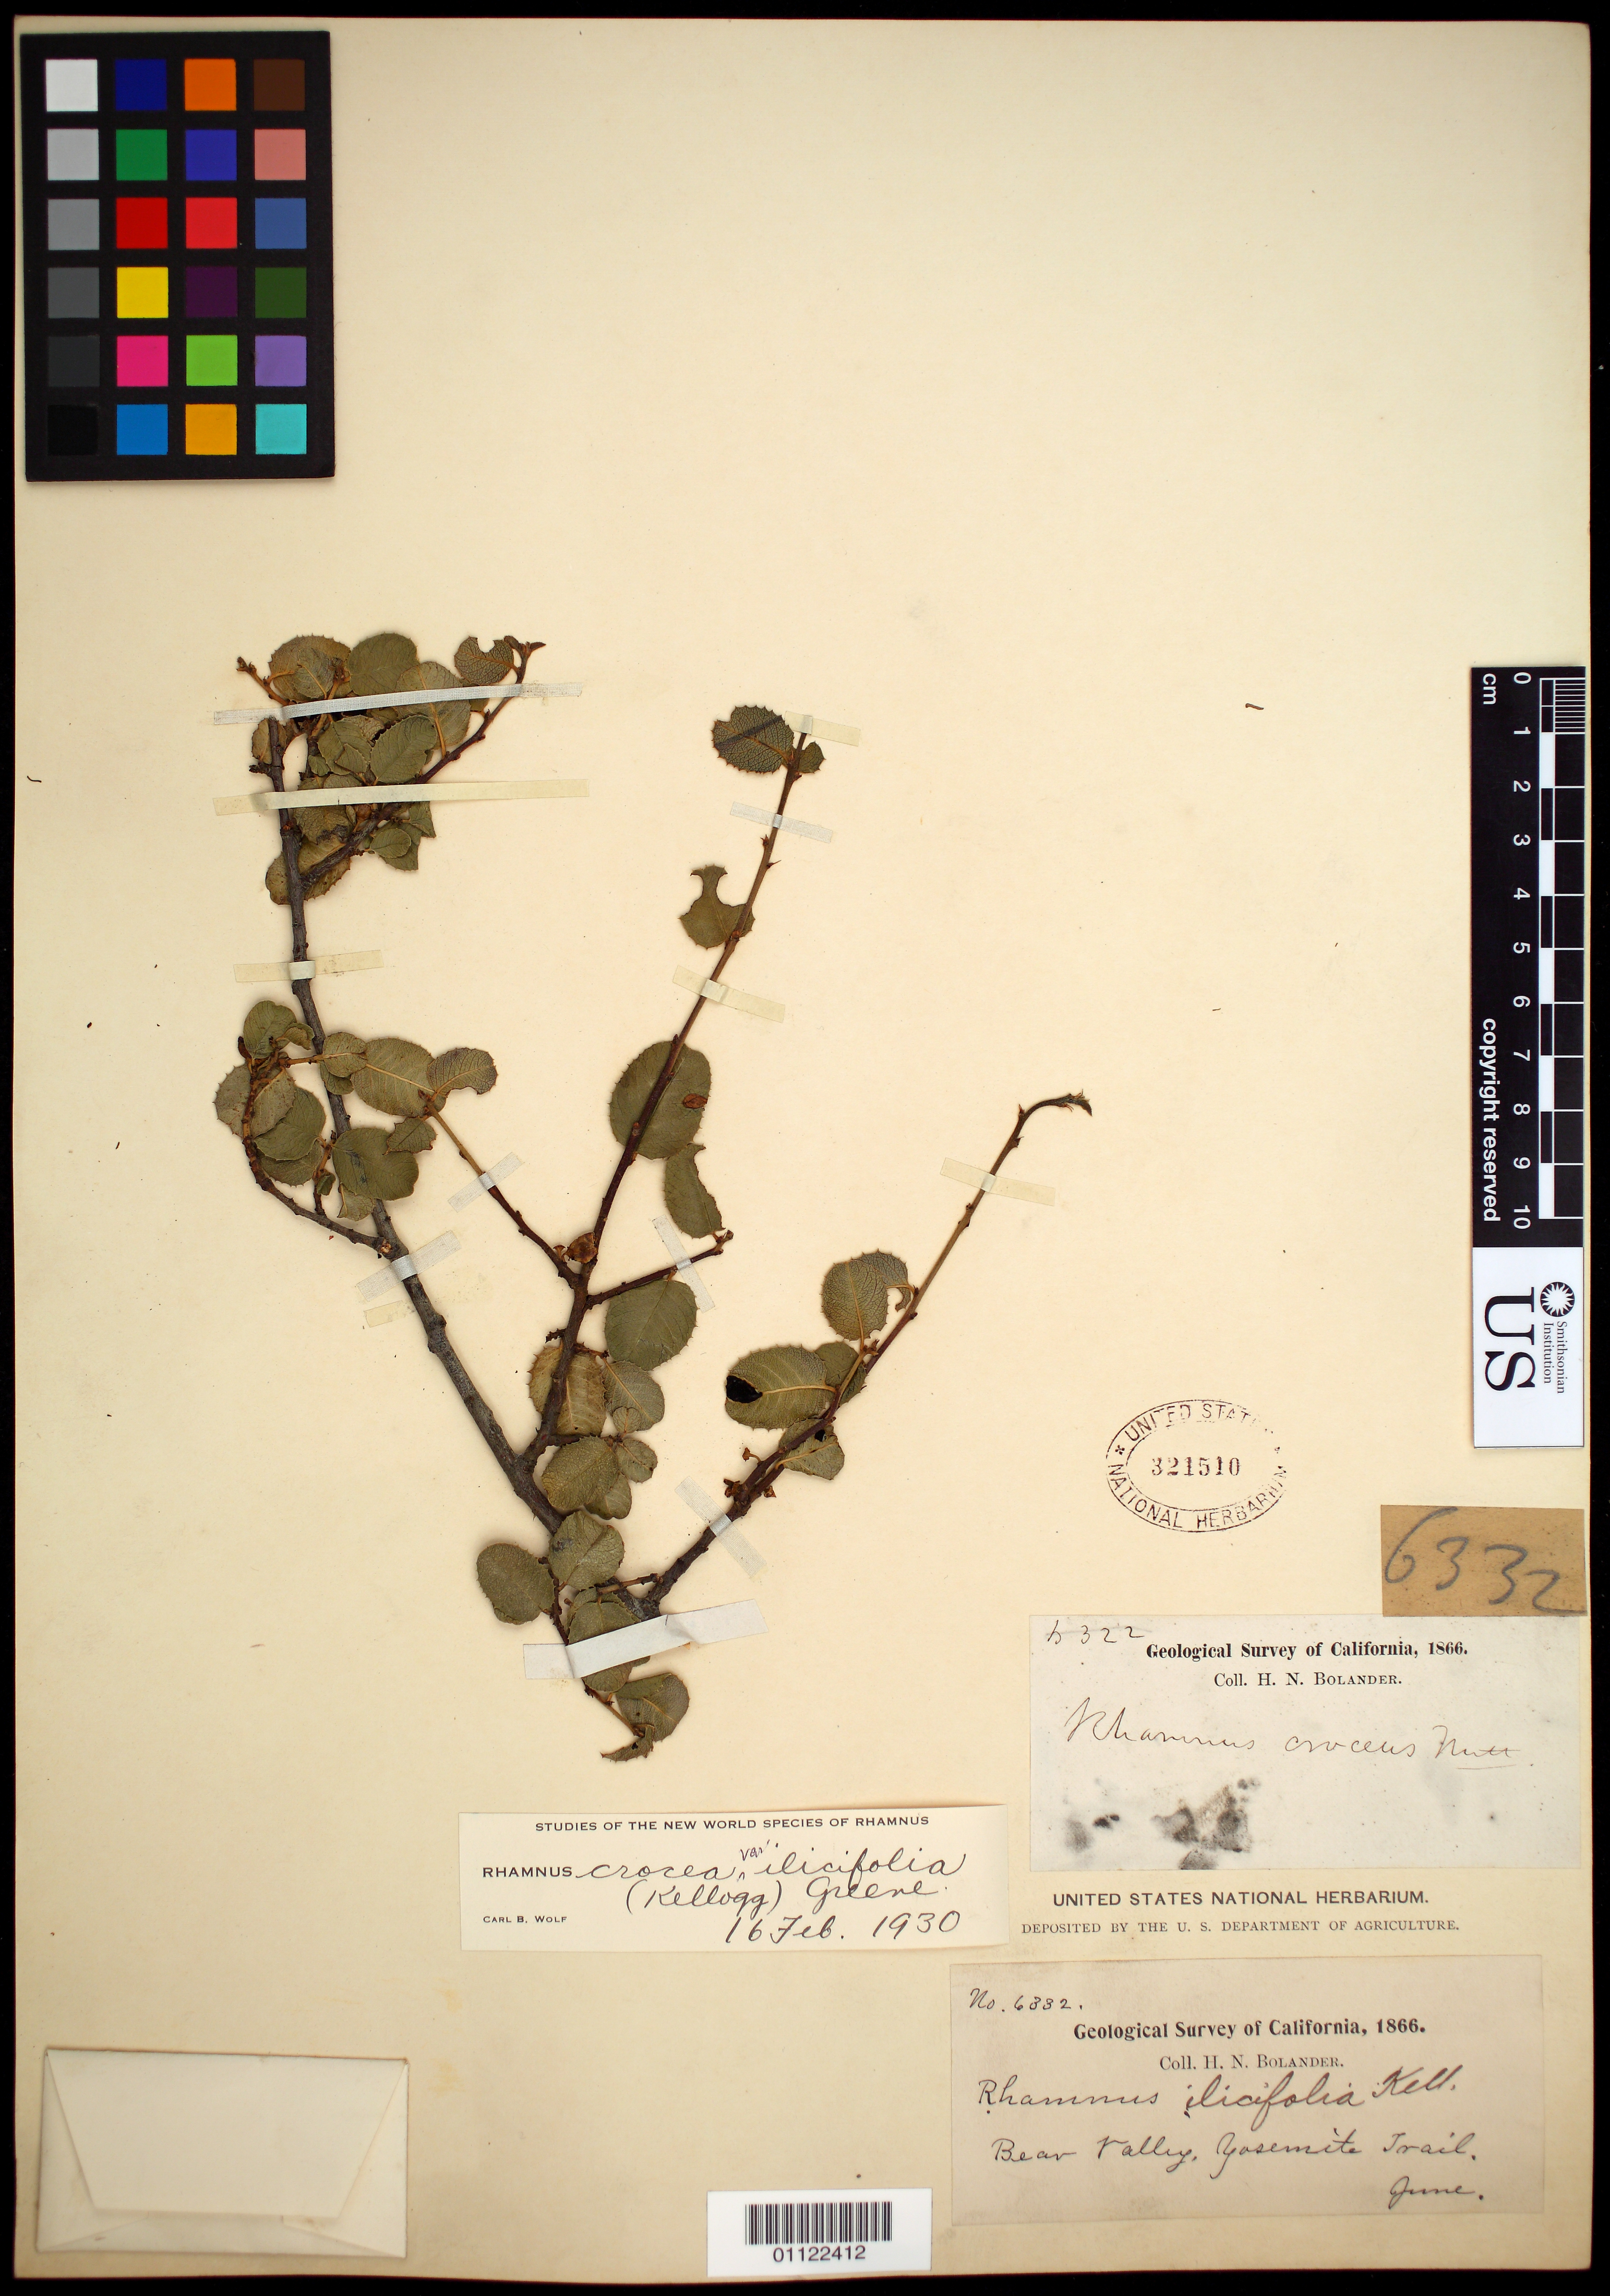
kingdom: Plantae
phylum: Tracheophyta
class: Magnoliopsida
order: Rosales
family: Rhamnaceae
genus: Rhamnus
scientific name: Rhamnus crocea var. ilicifolia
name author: (Kellogg) Greene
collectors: H. Bolander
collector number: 6332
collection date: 1866-06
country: United States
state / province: California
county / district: San Bernardino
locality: Bear Valley, Yosemite Trail.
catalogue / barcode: US 321510